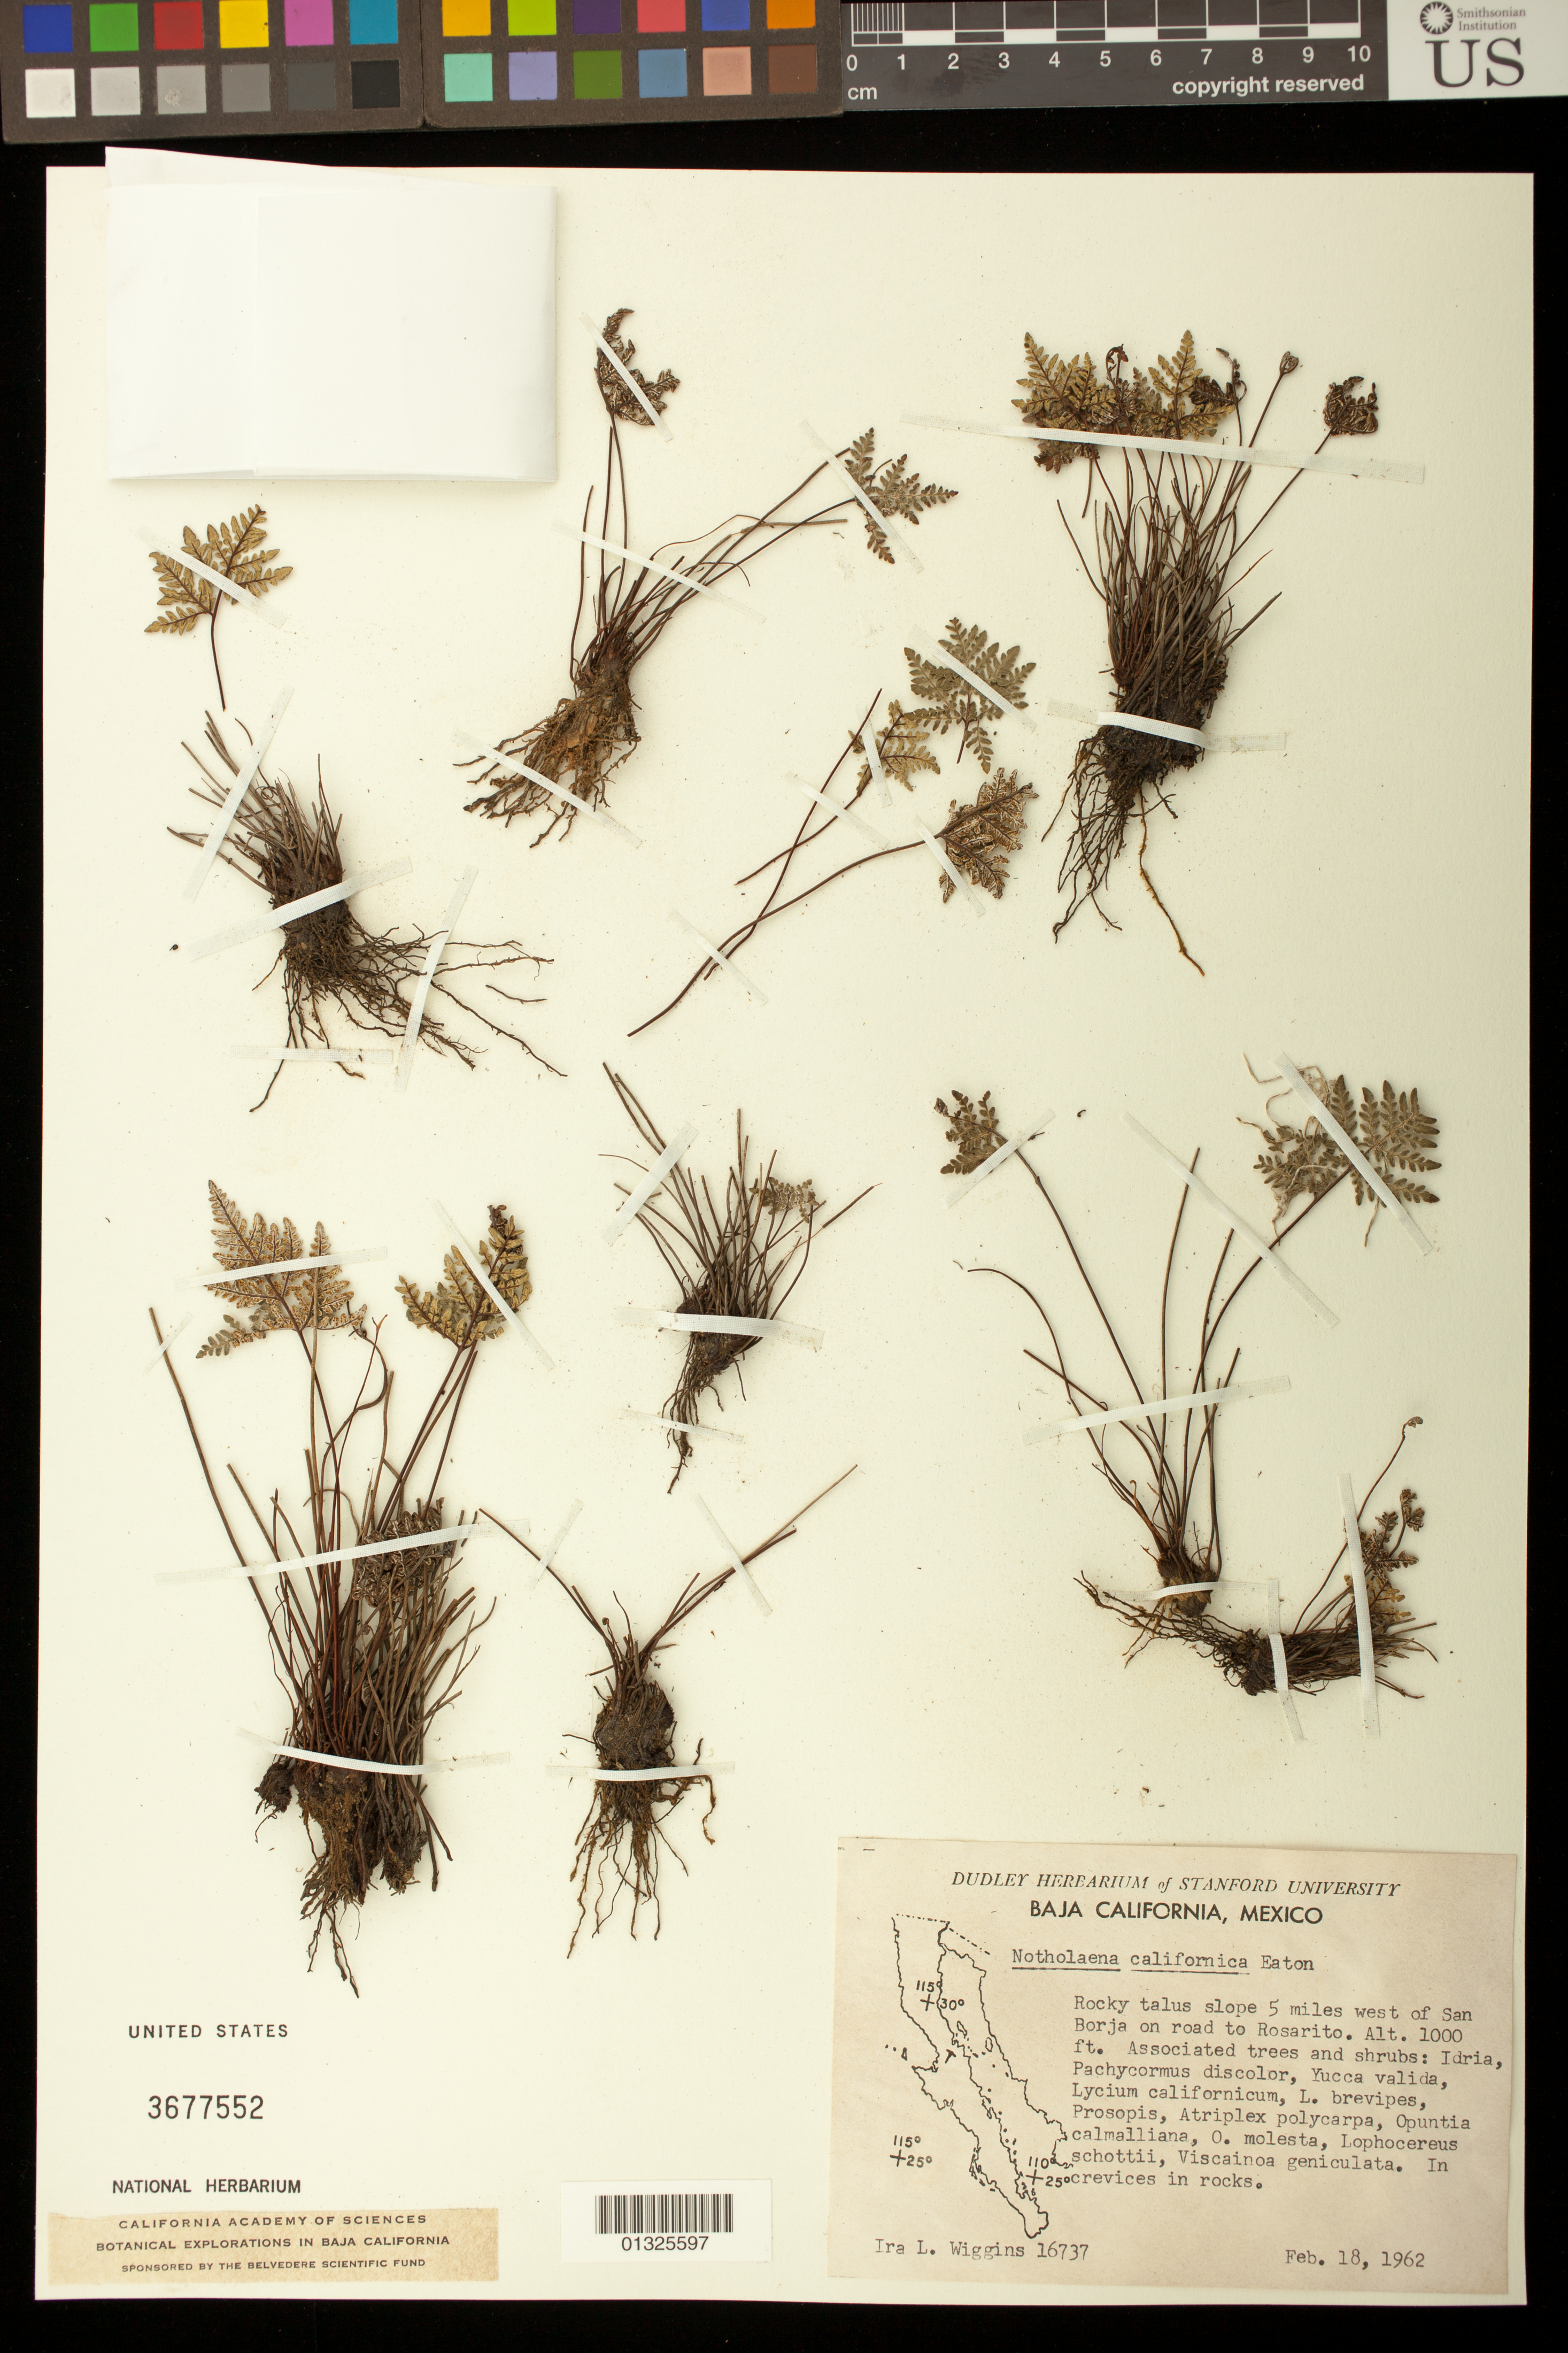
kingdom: Plantae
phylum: Tracheophyta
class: Polypodiopsida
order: Polypodiales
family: Pteridaceae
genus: Notholaena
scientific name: Notholaena californica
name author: D.C. Eaton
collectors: I. L. Wiggins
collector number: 16737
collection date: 1962-02-18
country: Mexico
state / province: Baja California Norte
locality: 5 miles west of San Borja on road to Rosarito.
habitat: Rocky talus slope.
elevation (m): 305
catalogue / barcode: US 3677552